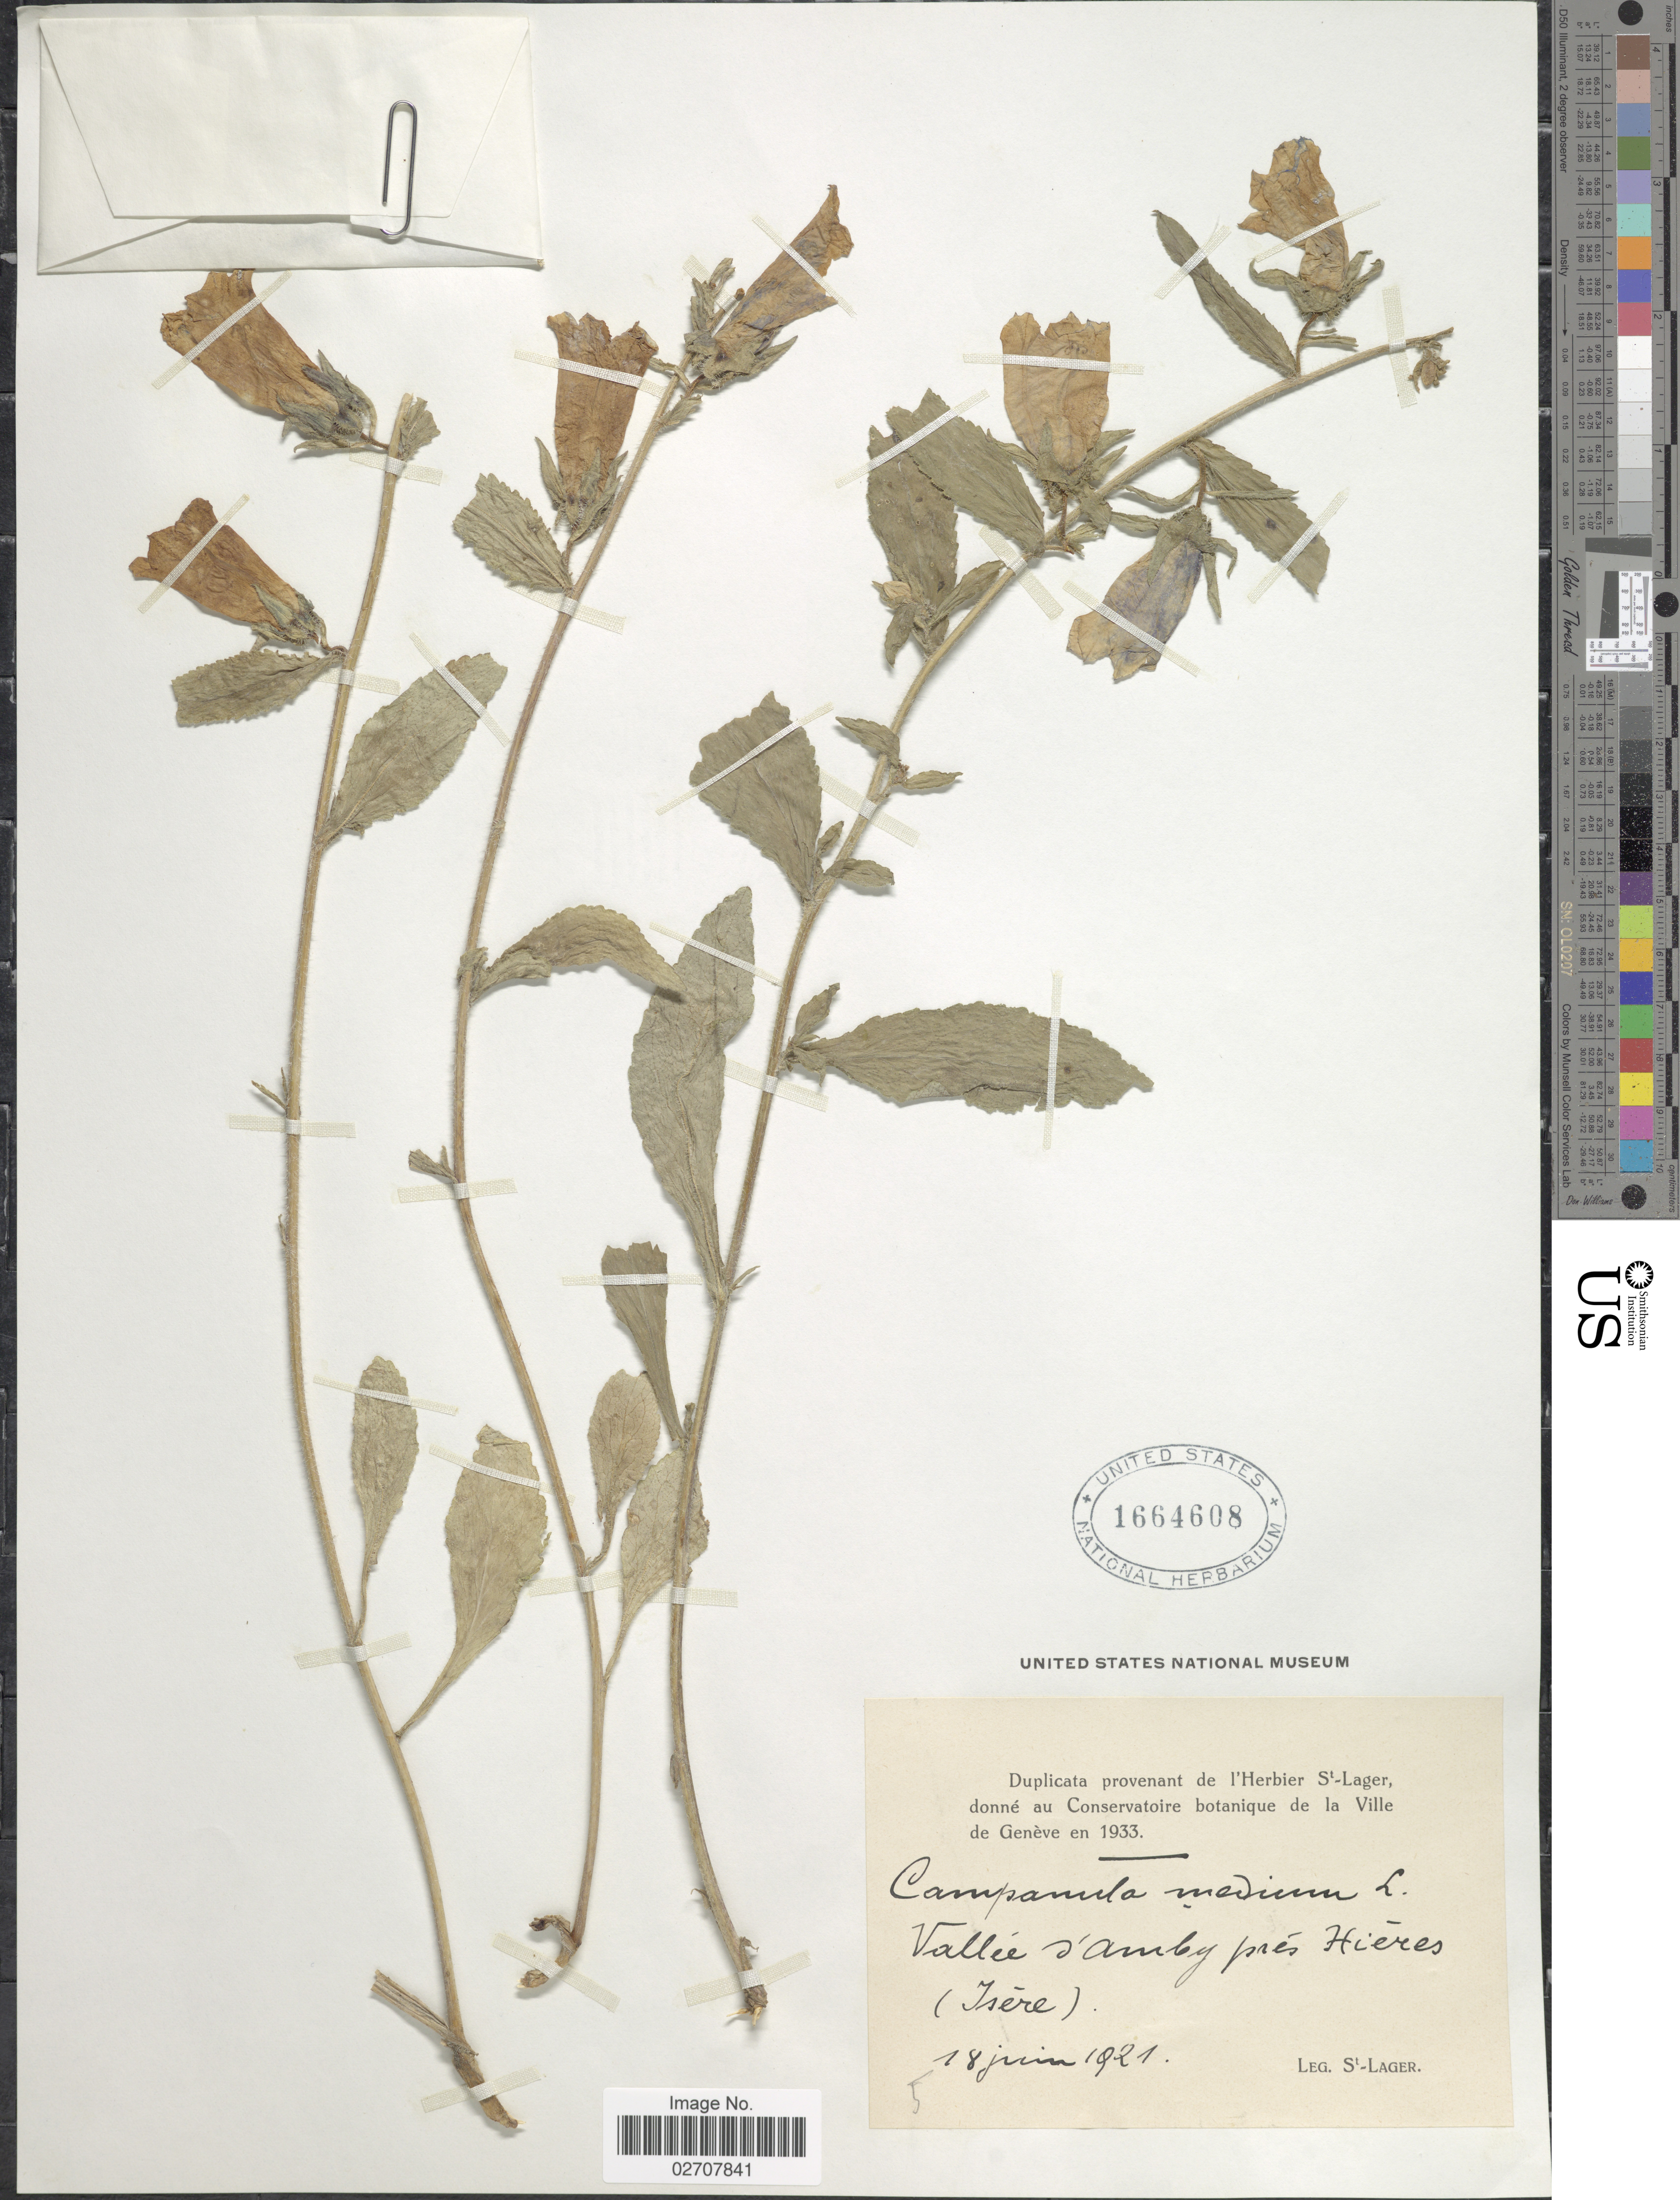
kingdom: Plantae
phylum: Tracheophyta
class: Magnoliopsida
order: Asterales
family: Campanulaceae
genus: Campanula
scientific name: Campanula medium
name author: L.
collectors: -. St. Lager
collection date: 1921-06-18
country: France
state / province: Auvergne-Rhône-Alpes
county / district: Isère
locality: Vallee d'Amby pres Hières (Isère)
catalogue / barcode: US 1664608